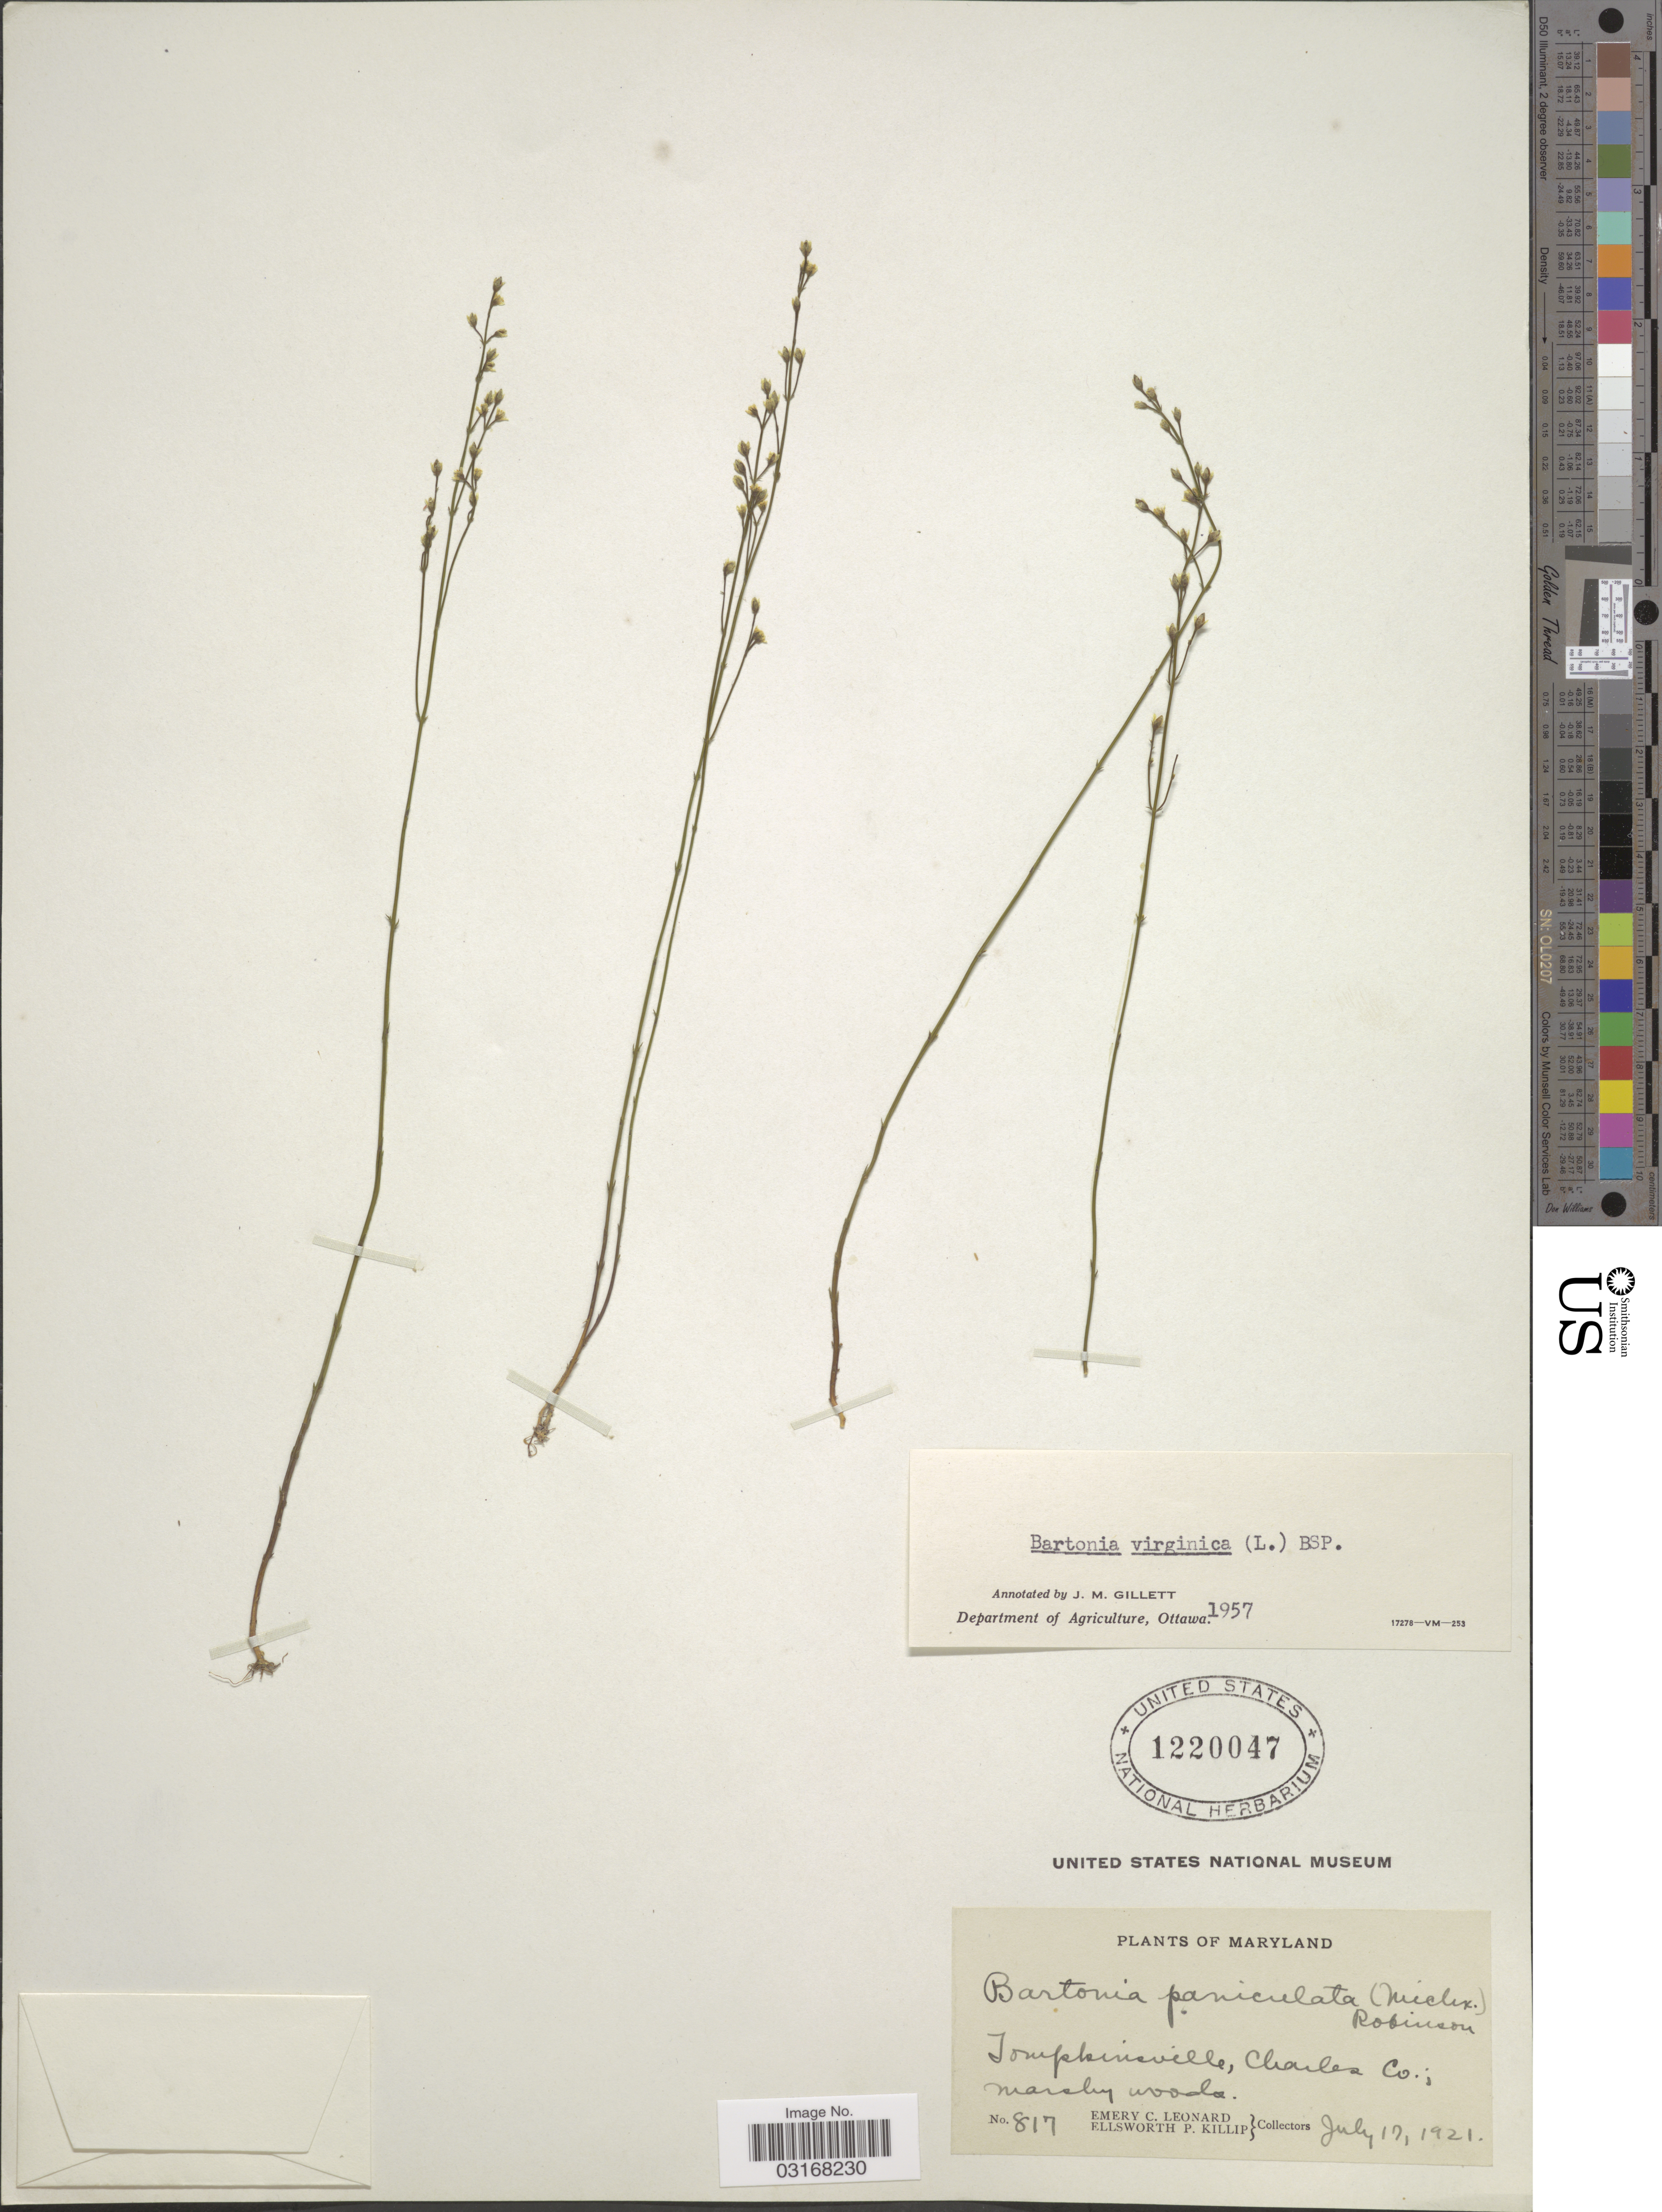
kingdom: Plantae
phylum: Tracheophyta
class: Magnoliopsida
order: Gentianales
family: Gentianaceae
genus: Bartonia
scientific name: Bartonia virginica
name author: (L.) Britton, Stearns & Poggenb.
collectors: E. C. Leonard & E. P. Killip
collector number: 817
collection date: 1921-07-17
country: United States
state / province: Maryland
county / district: Charles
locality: Tompkinsville, Charles Co.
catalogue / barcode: US 1220047